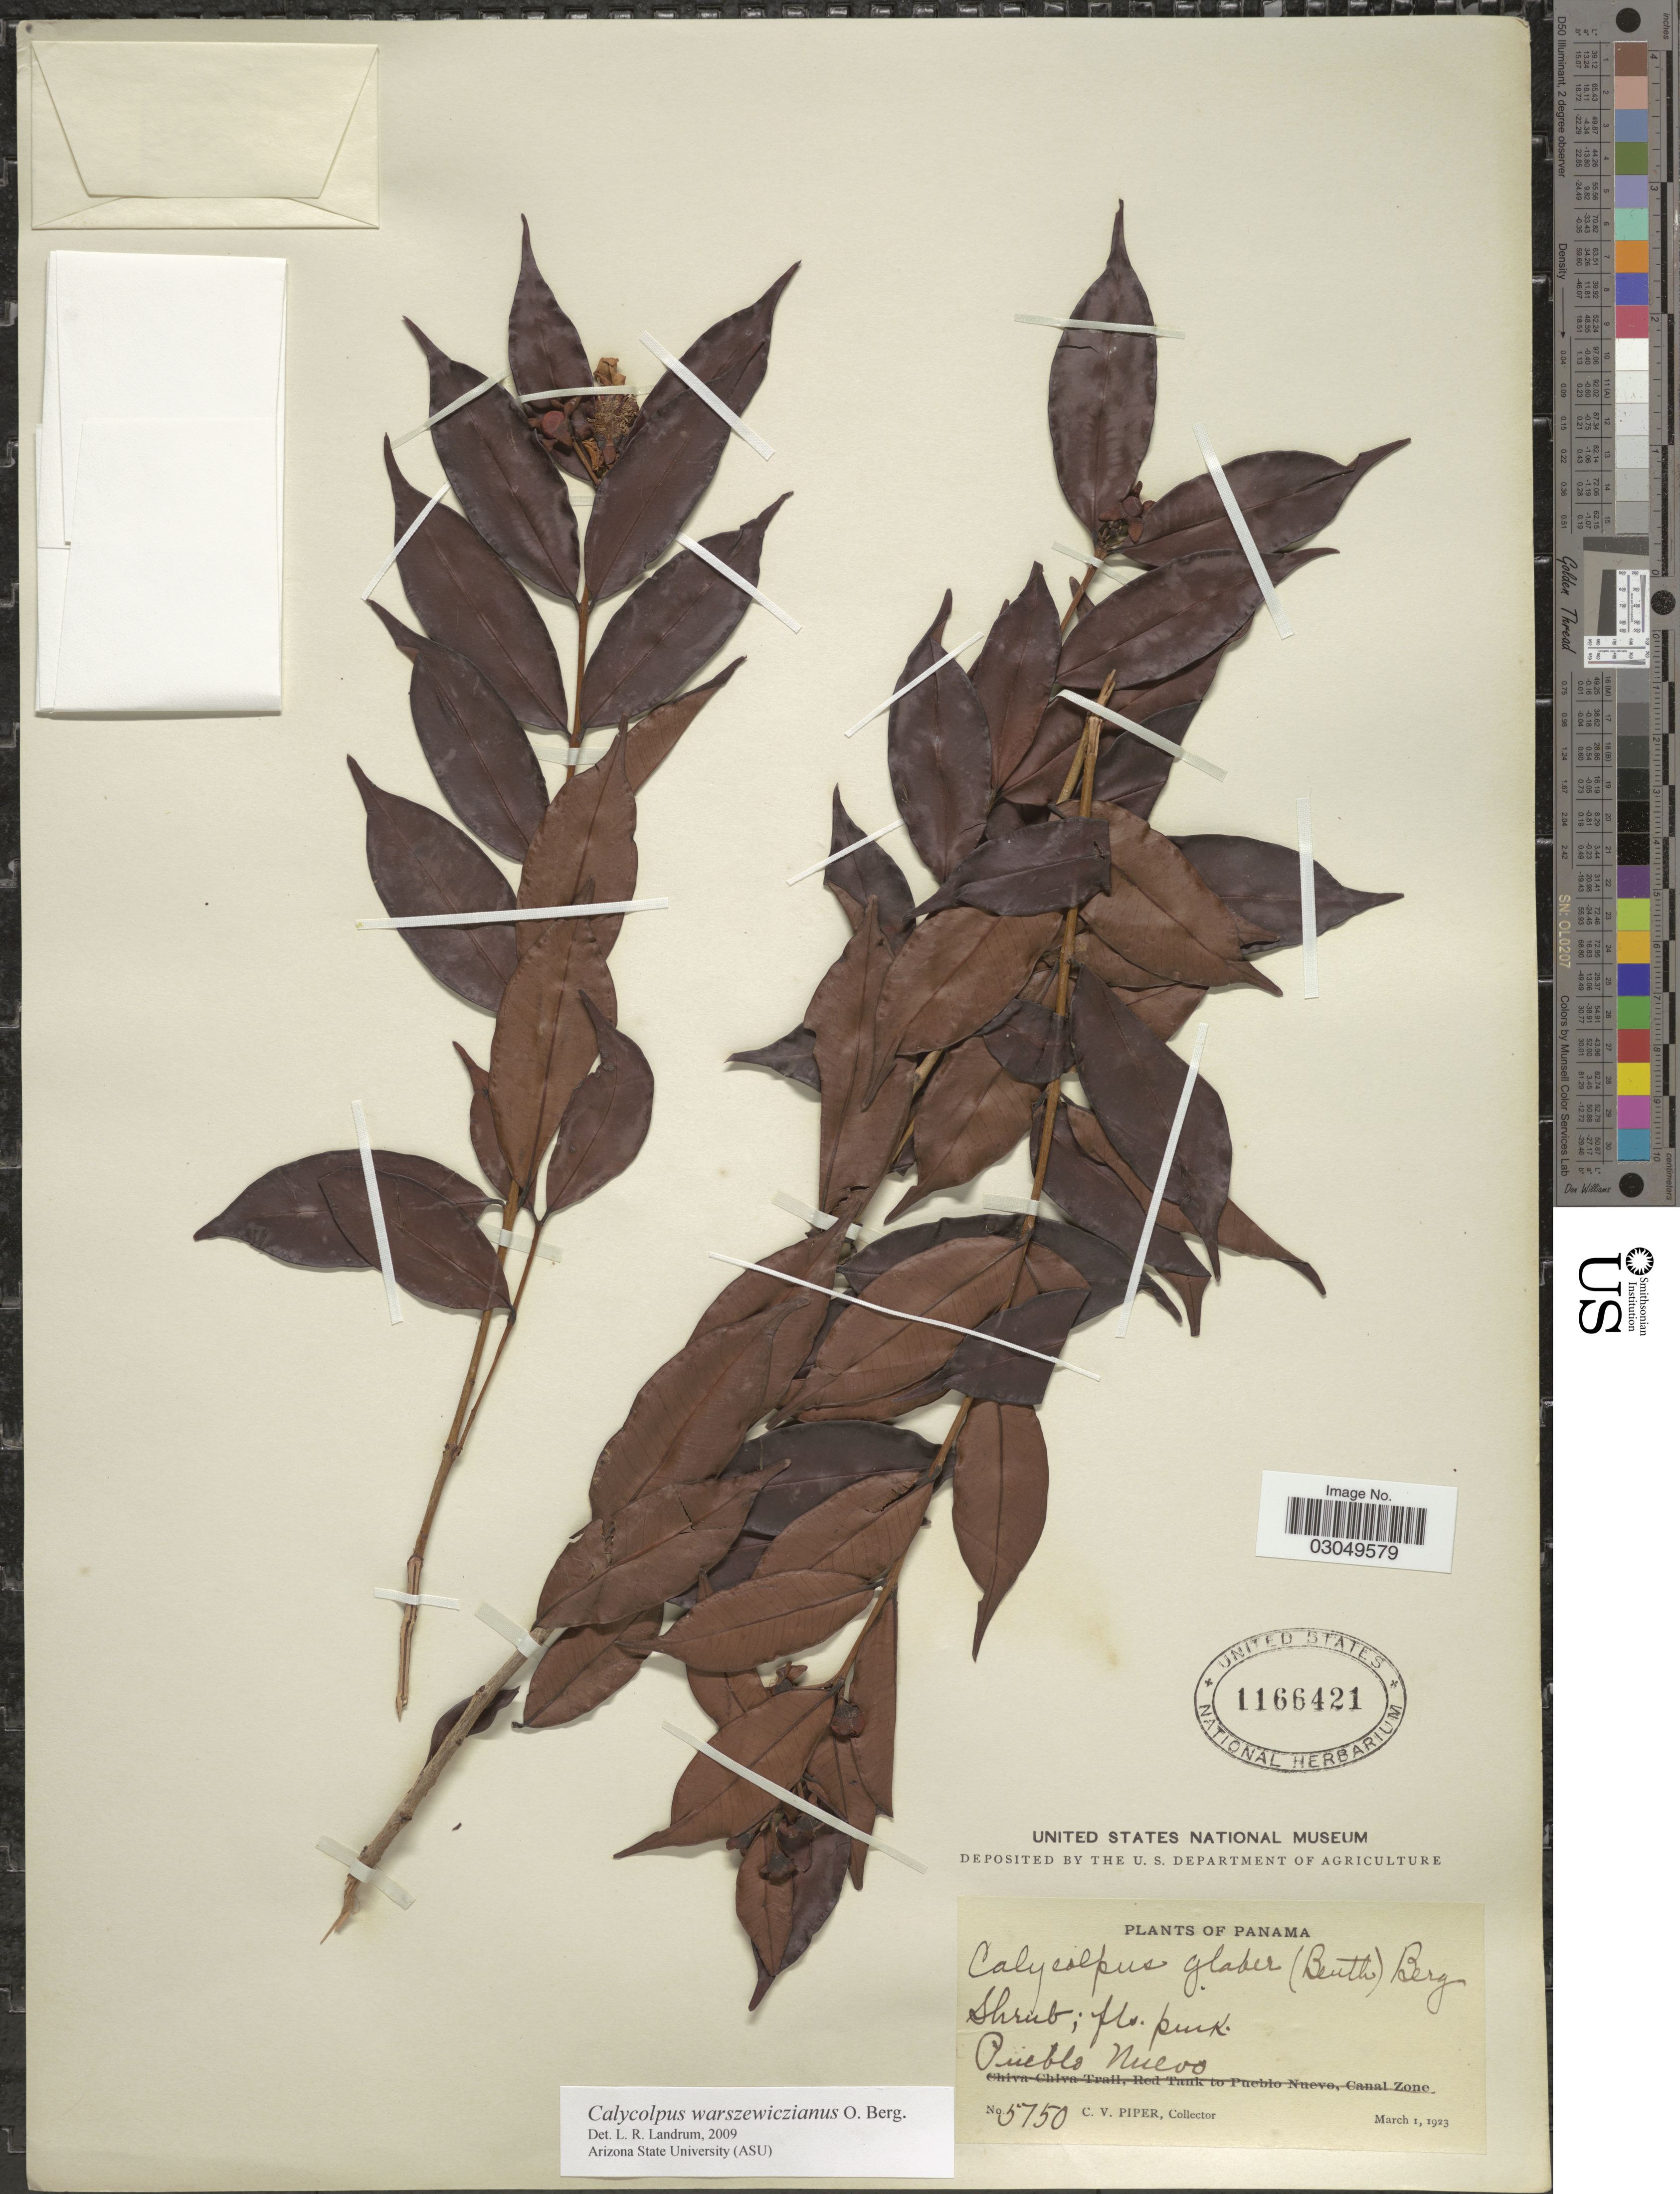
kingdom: Plantae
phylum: Tracheophyta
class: Magnoliopsida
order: Myrtales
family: Myrtaceae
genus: Calycolpus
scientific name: Calycolpus warszewiczianus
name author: O. Berg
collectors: C. V. Piper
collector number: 5750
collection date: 1923-03-01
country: Panama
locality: Pueblo Nuevo.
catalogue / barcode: US 1166421